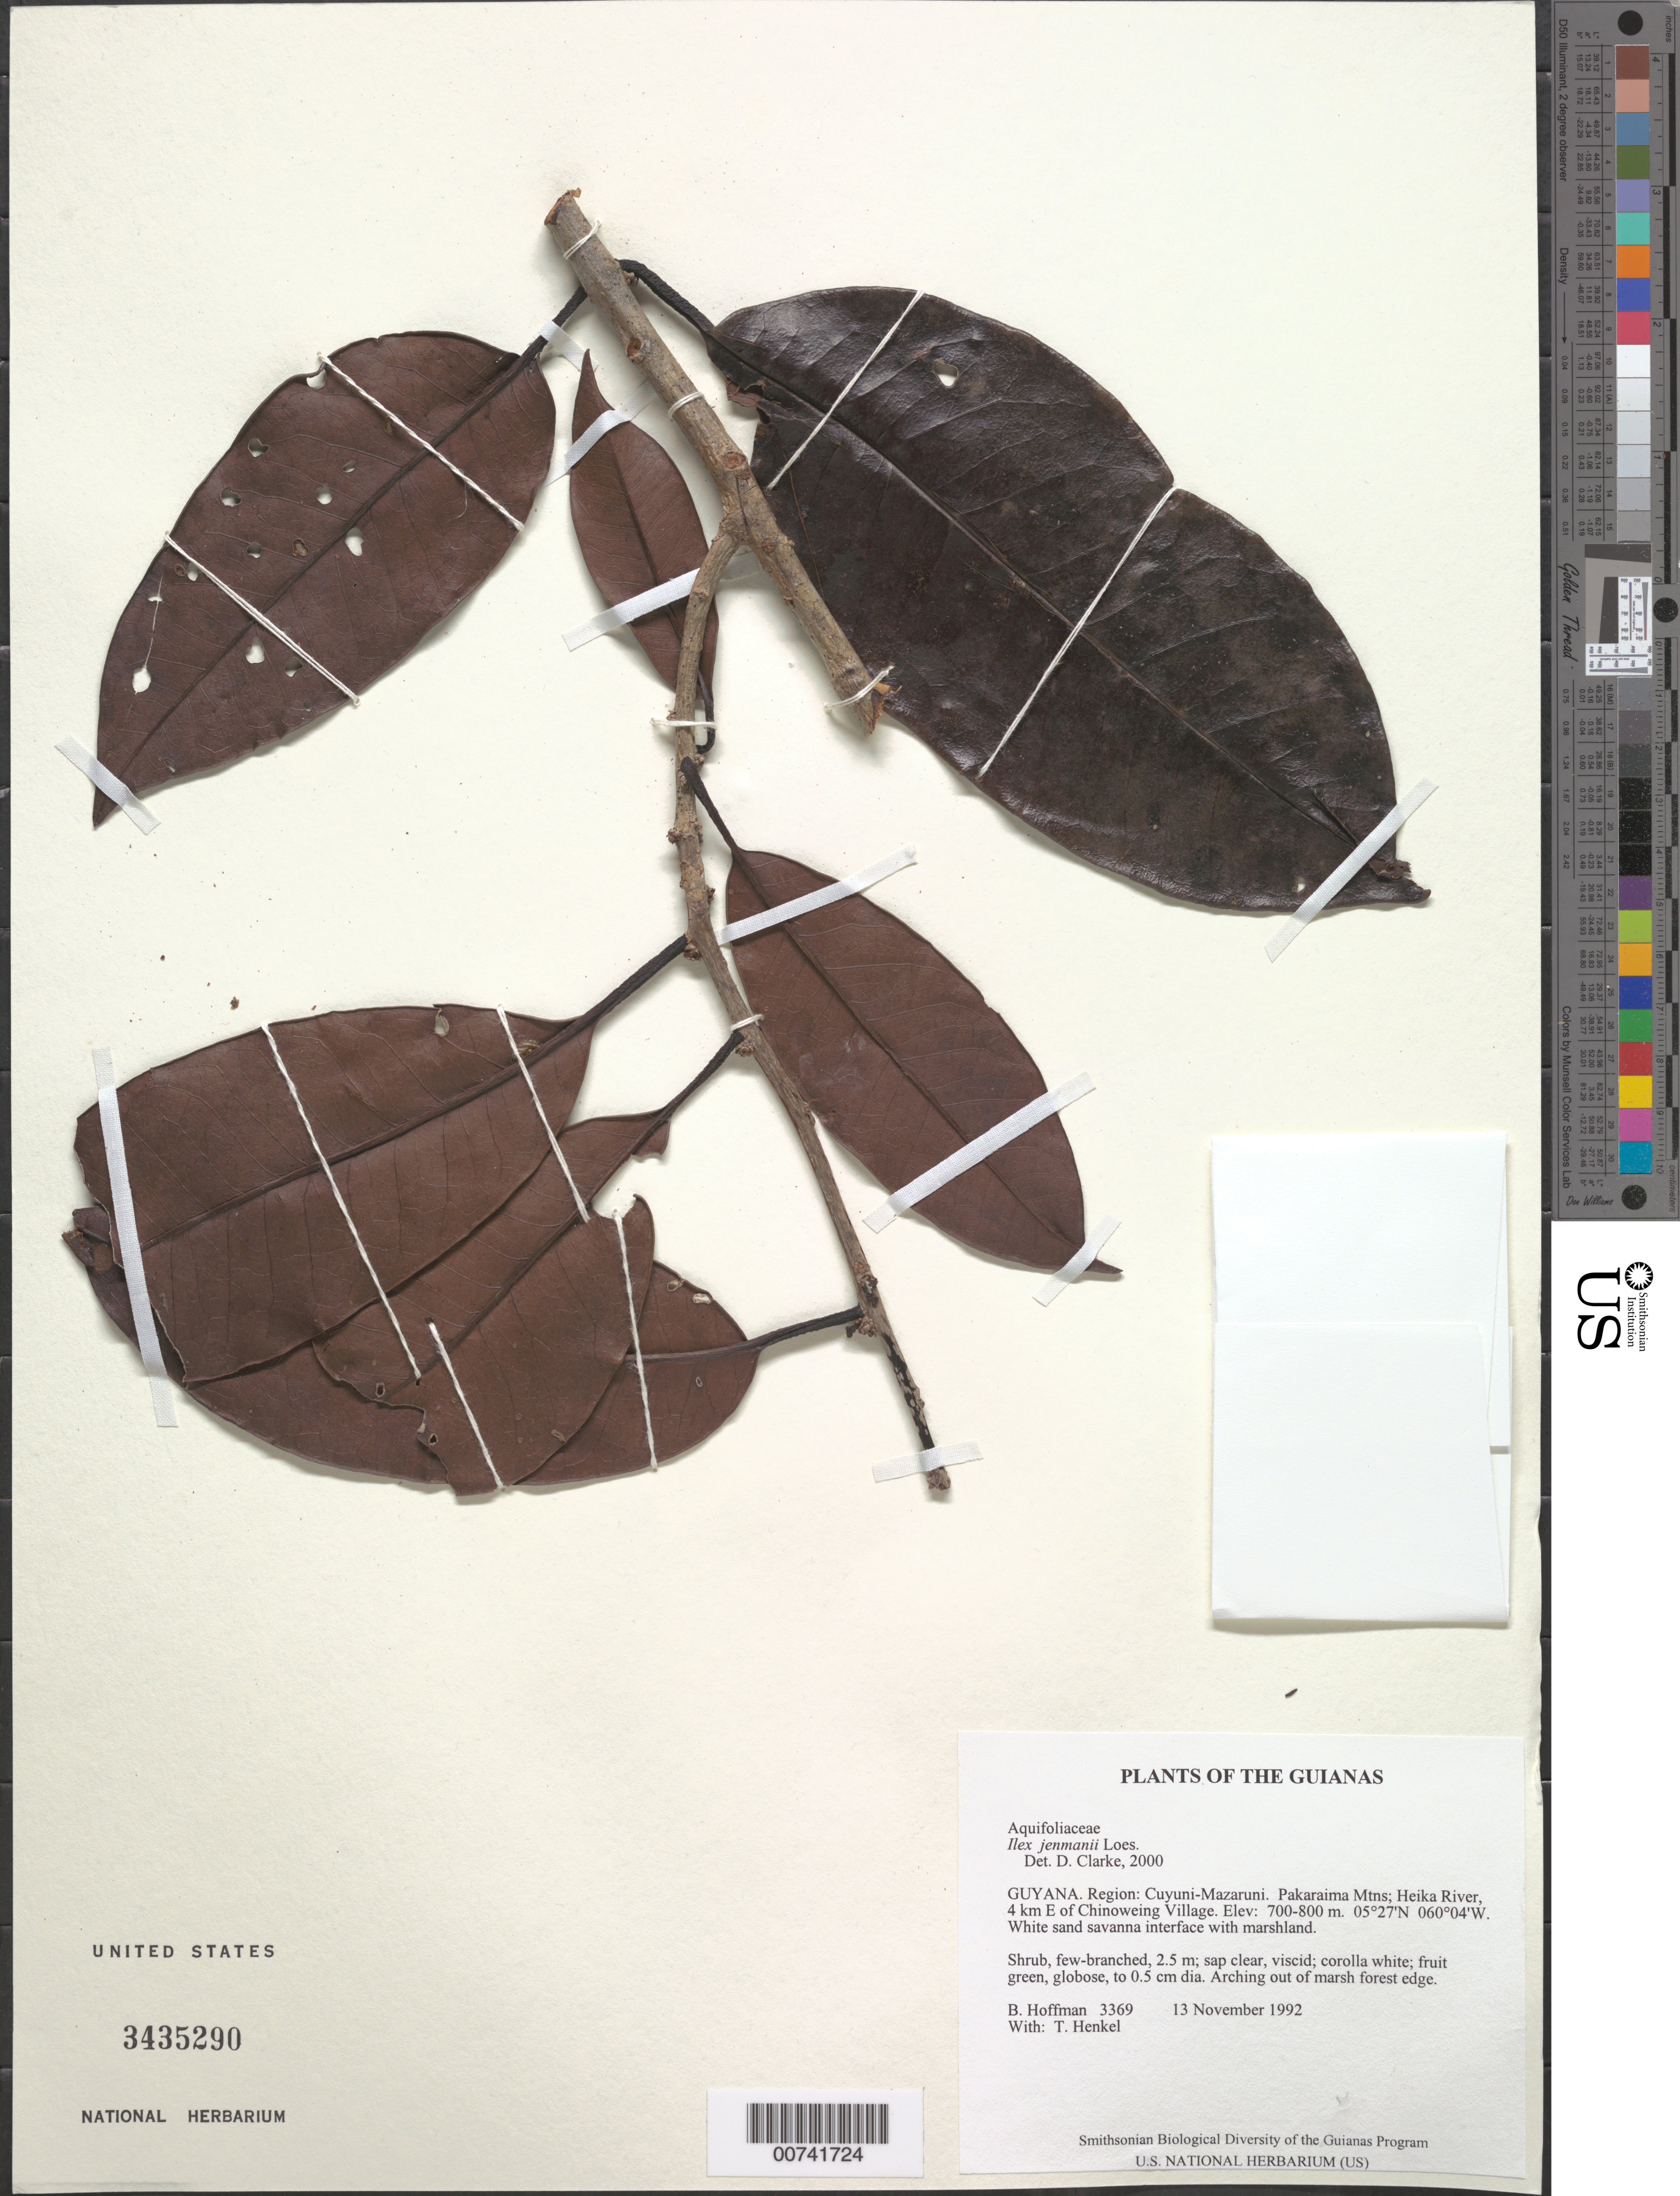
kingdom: Plantae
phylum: Tracheophyta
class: Magnoliopsida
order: Aquifoliales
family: Aquifoliaceae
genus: Ilex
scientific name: Ilex daphnogenea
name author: Reissek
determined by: Barriera, Gabrielle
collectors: B. Hoffman & T. Henkel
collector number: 3369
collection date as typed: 13 November 1992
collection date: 1992-11-13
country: Guyana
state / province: Cuyuni-Mazaruni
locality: Pakaraima Mountains; Heika River, 4 km E of Chinoweing village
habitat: White sand savanna interface with marshland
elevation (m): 700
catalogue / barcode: US 3435290